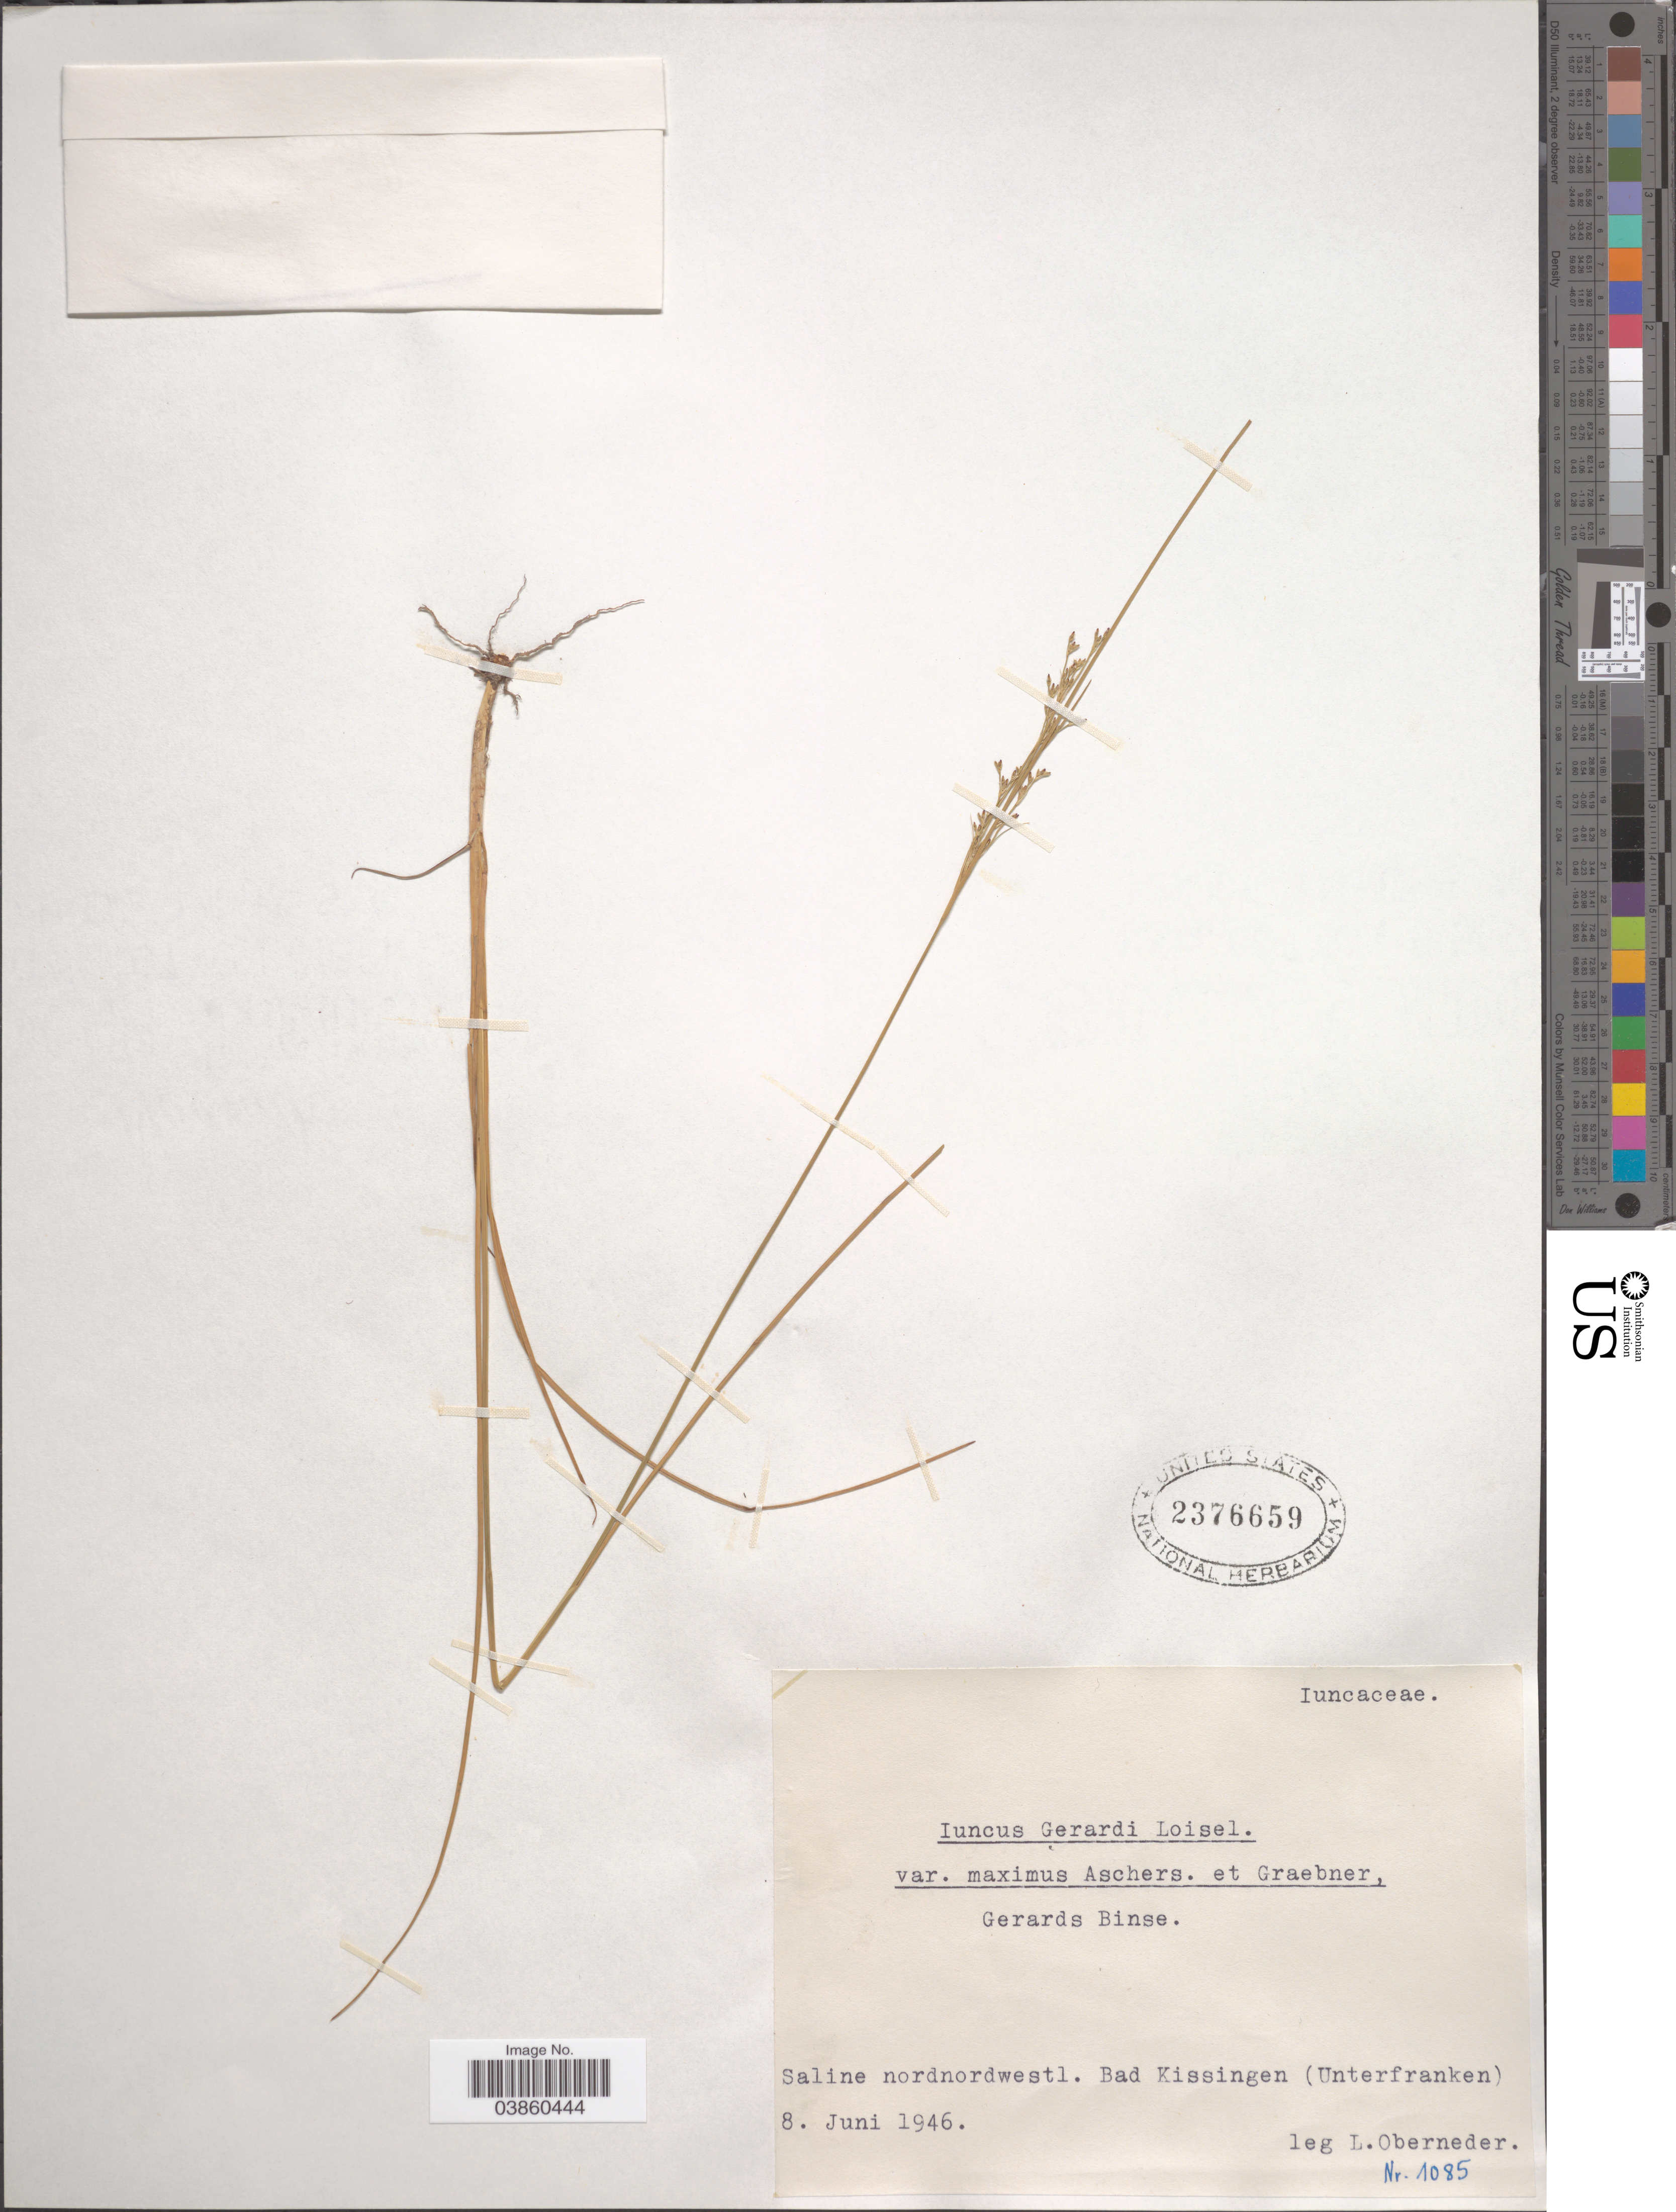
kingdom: Plantae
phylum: Tracheophyta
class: Liliopsida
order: Poales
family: Juncaceae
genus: Juncus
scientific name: Juncus gerardi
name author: Loisel.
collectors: L. Oberneder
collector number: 1085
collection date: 1946-06-08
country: Germany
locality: Saline nordnordwestl. Bad Kissingen (Unterfranken).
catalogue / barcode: US 2376659